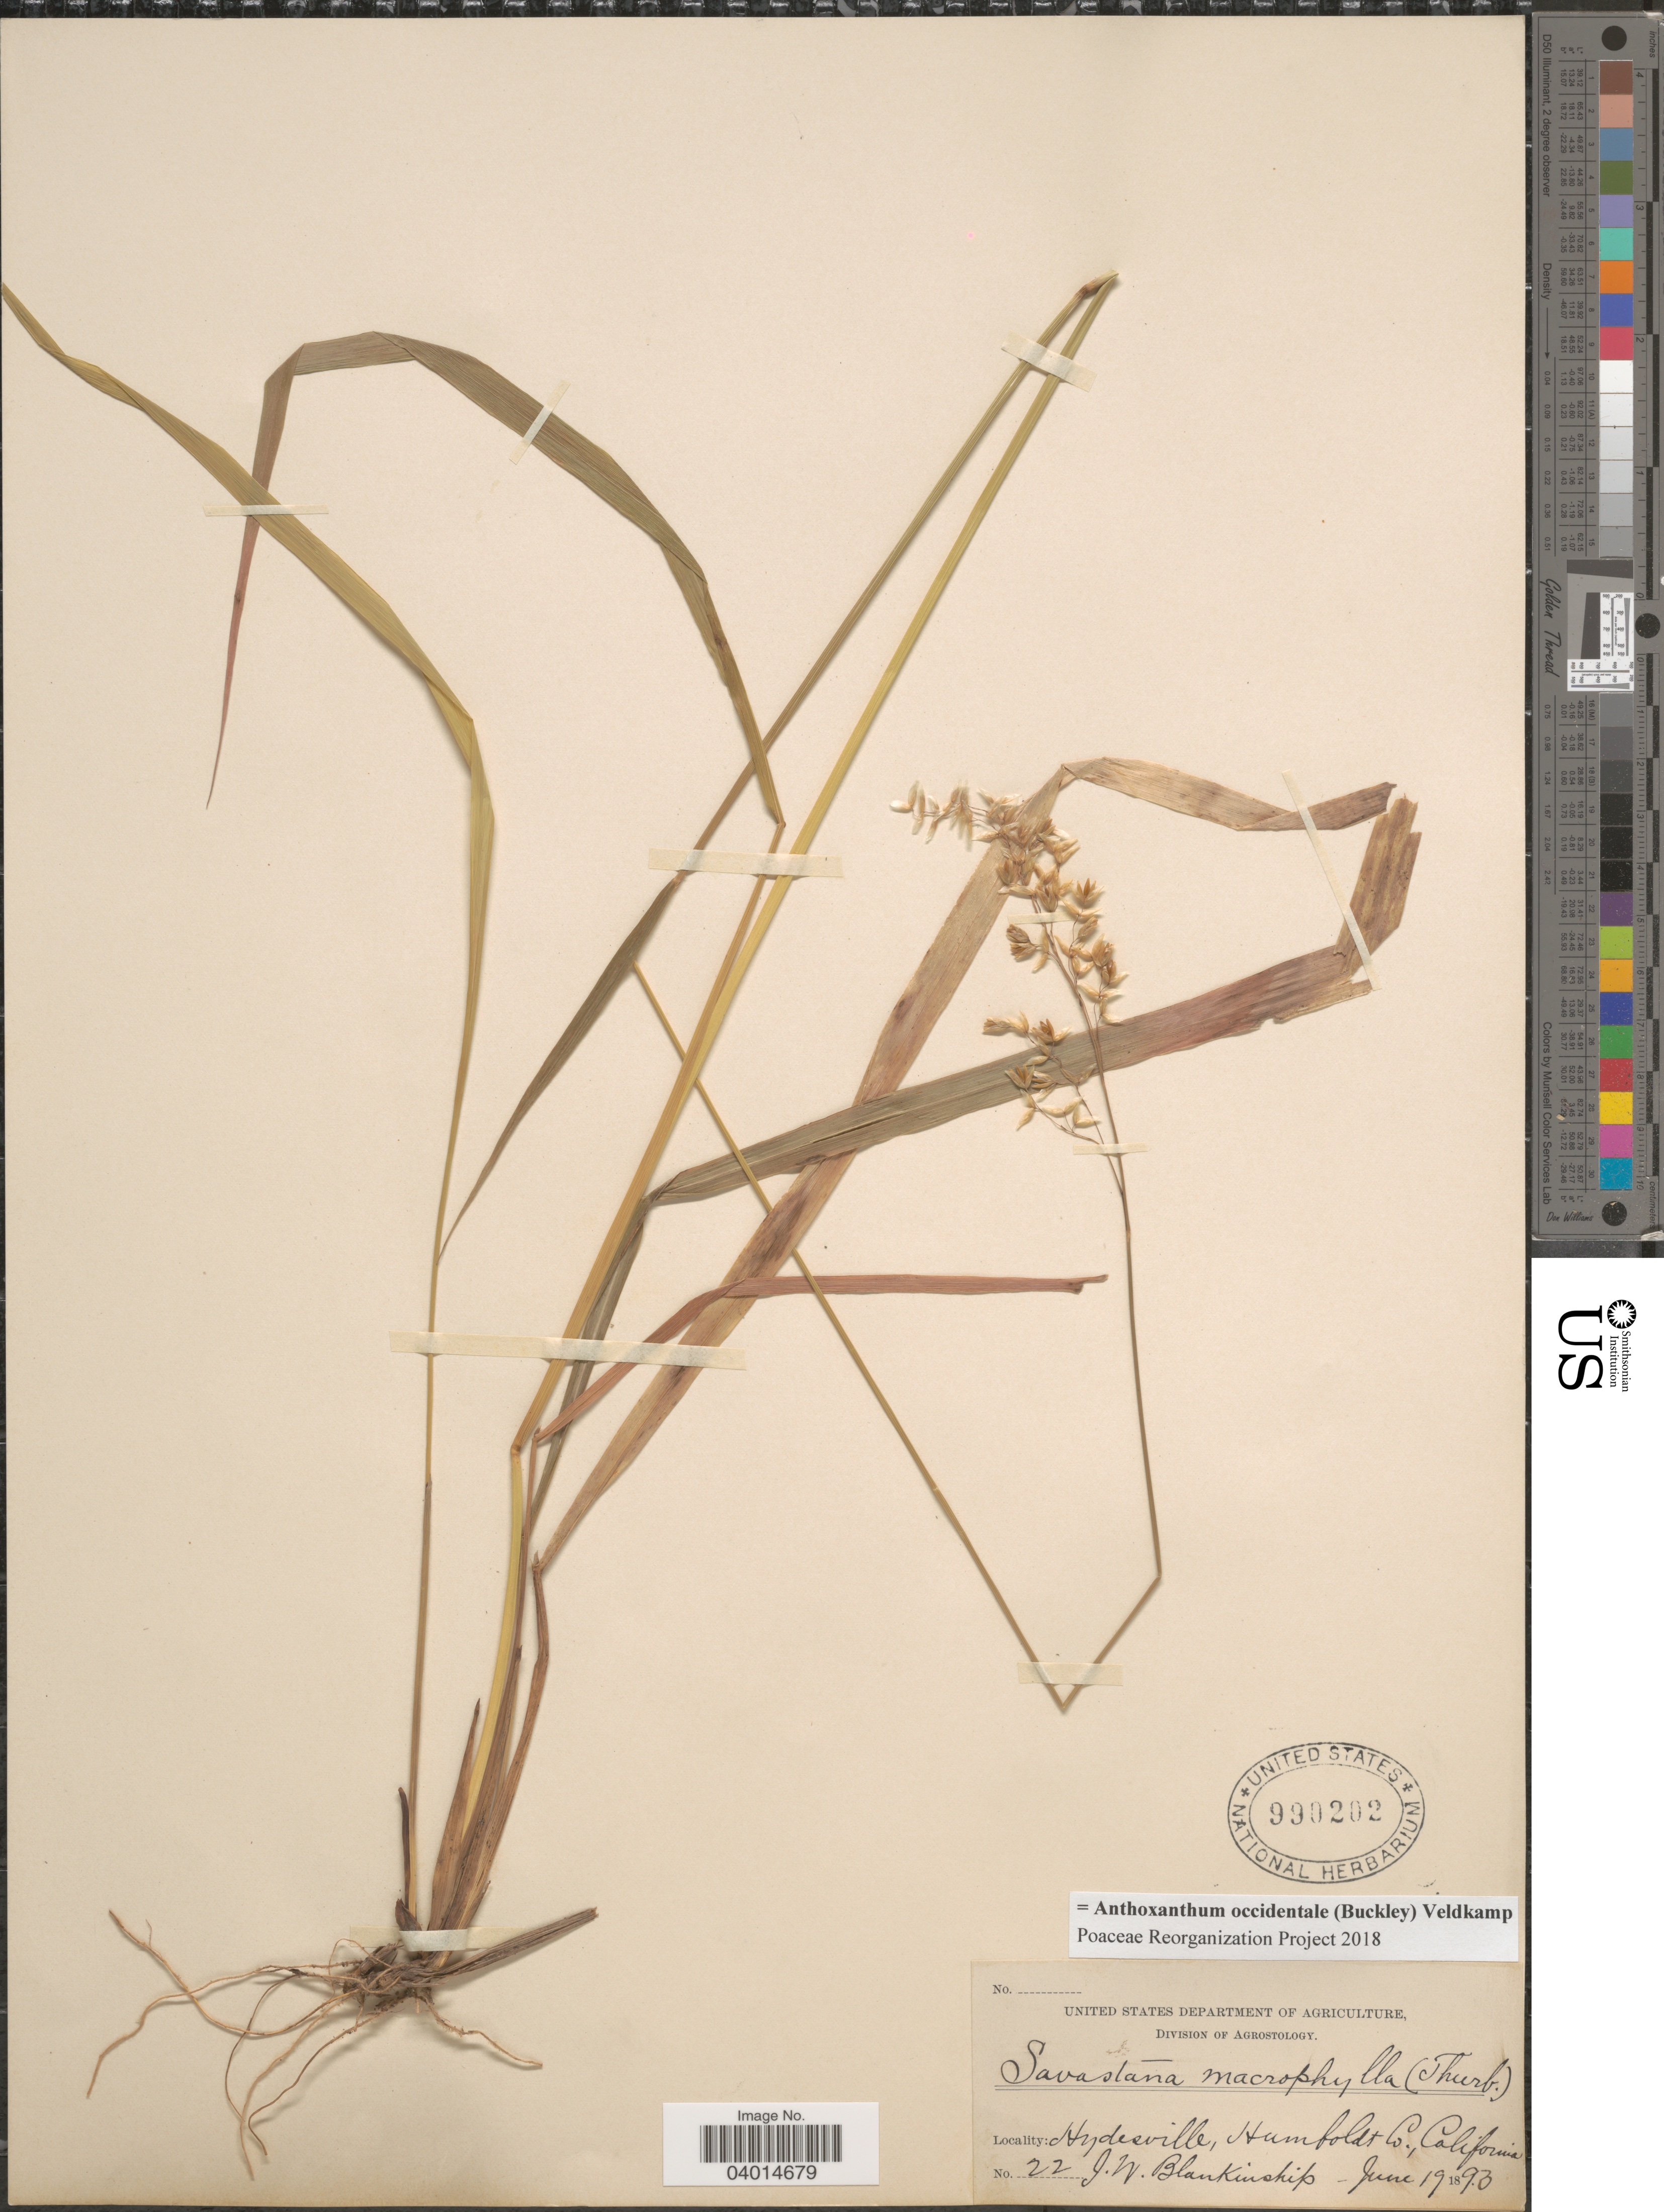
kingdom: Plantae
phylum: Tracheophyta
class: Liliopsida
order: Poales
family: Poaceae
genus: Anthoxanthum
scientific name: Anthoxanthum occidentale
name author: (Buckley) Veldkamp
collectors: J. W. Blankinship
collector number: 22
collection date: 1893-06-19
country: United States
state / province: California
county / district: Humboldt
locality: Hydesville, Humboldt Co.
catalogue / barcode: US 990202